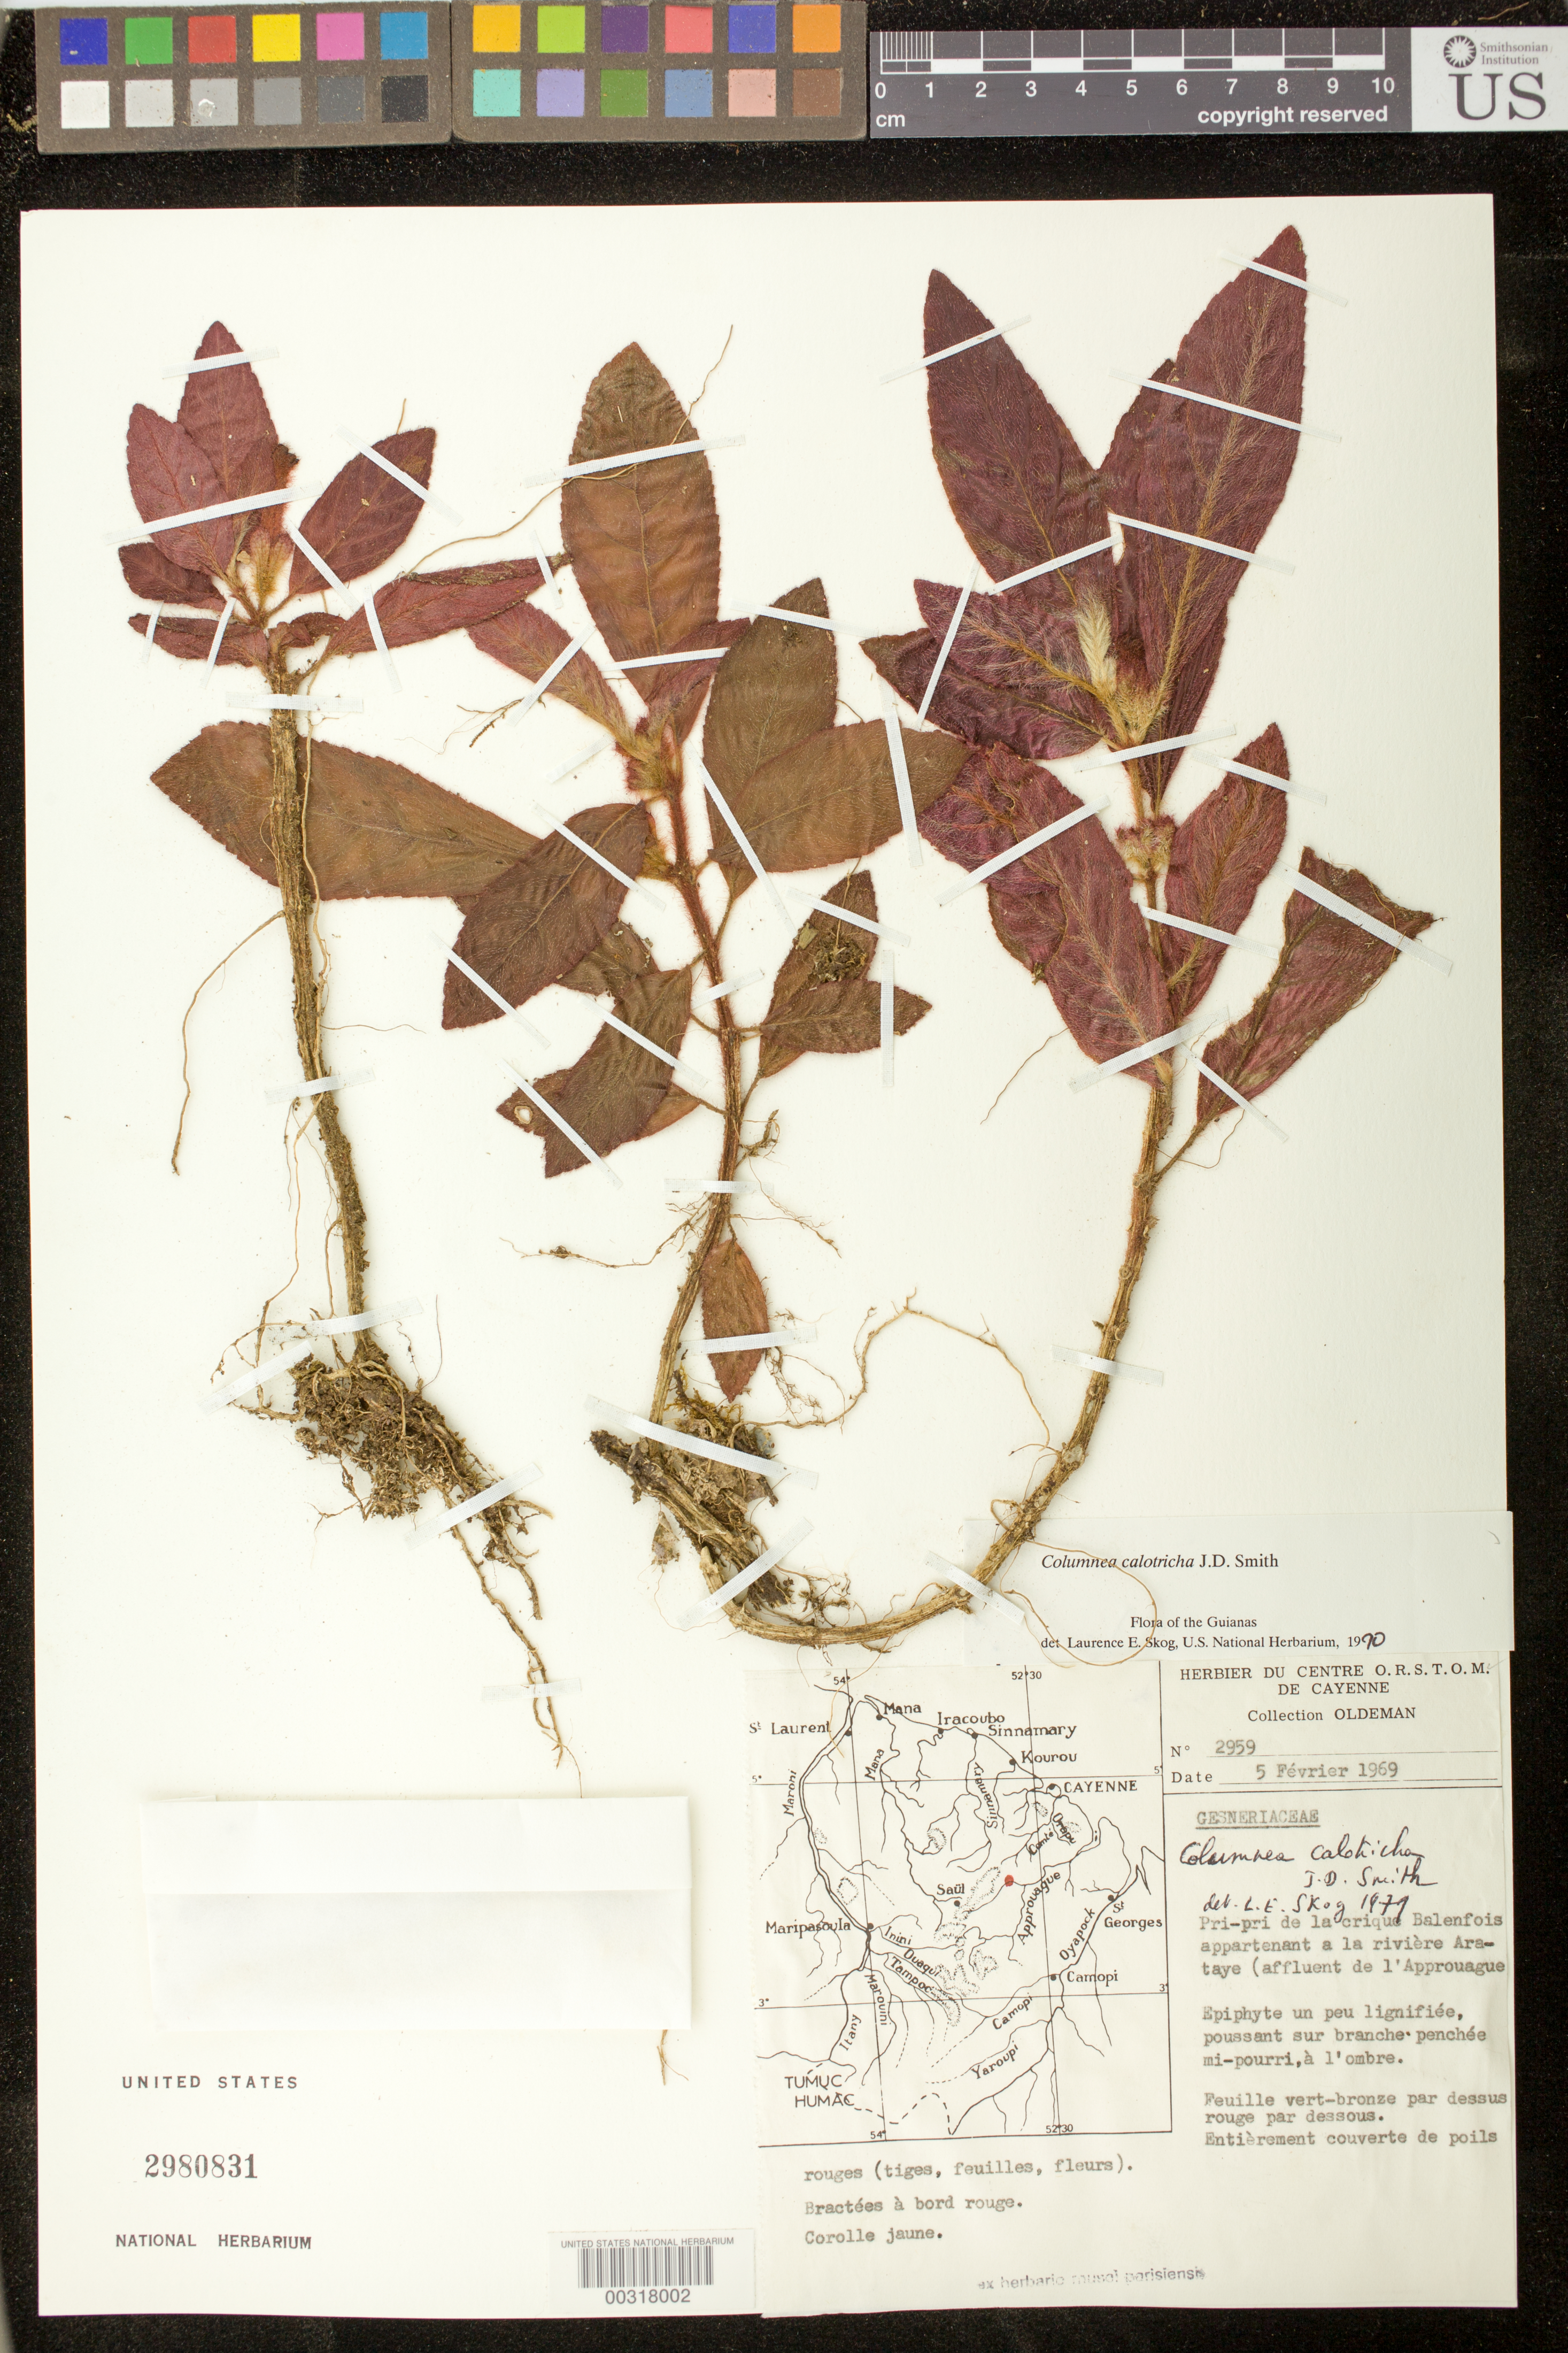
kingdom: Plantae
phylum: Tracheophyta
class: Magnoliopsida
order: Lamiales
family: Gesneriaceae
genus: Columnea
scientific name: Columnea calotricha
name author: Donn. Sm.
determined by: Skog, Laurence E.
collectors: R. Oldeman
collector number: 2959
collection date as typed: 05 Feb 1969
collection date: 1969-02-05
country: French Guiana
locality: Pri-pri de la crique Balenfois appartenant a la rivière Arataye (affluent de l'Approuague)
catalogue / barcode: US 2980831